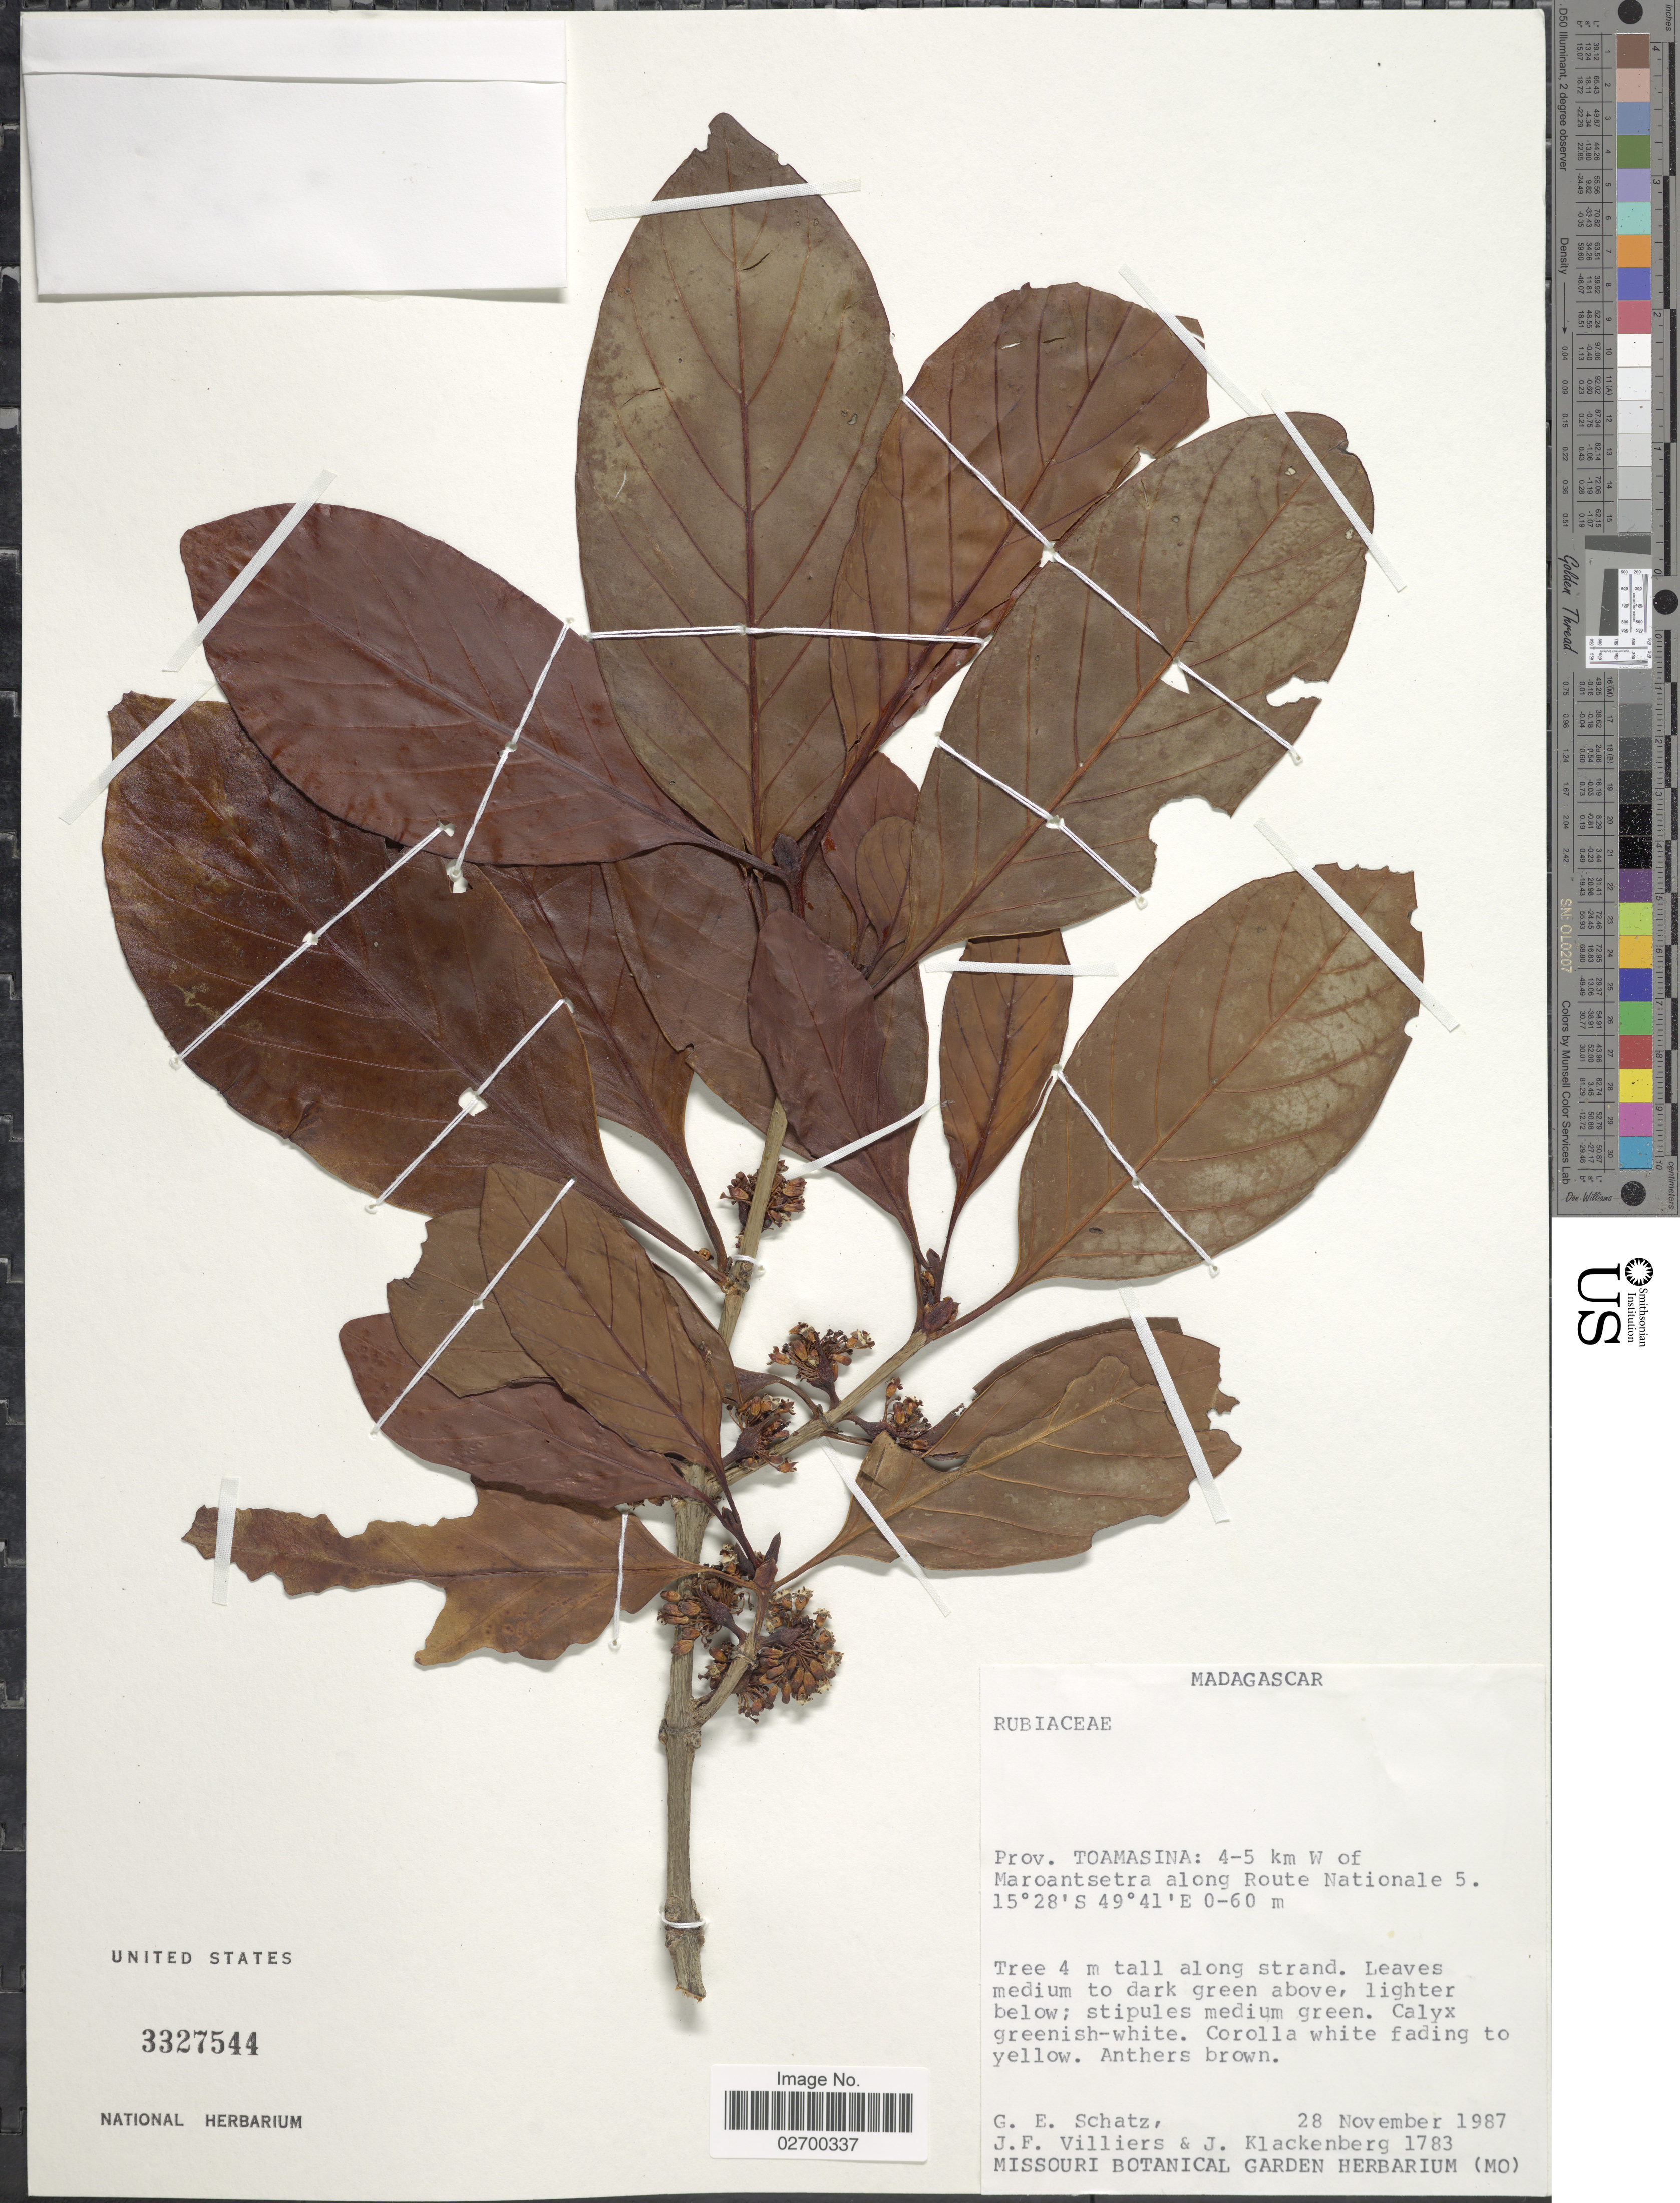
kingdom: Plantae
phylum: Tracheophyta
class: Magnoliopsida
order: Gentianales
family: Rubiaceae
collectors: G. Schatz, J. Villiers & J. Klackenberg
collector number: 1783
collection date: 1987-11-28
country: Madagascar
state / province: Analanjirofo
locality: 4-5 km W of Maroantsetra along Route Nationale 5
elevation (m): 0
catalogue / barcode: US 3327544